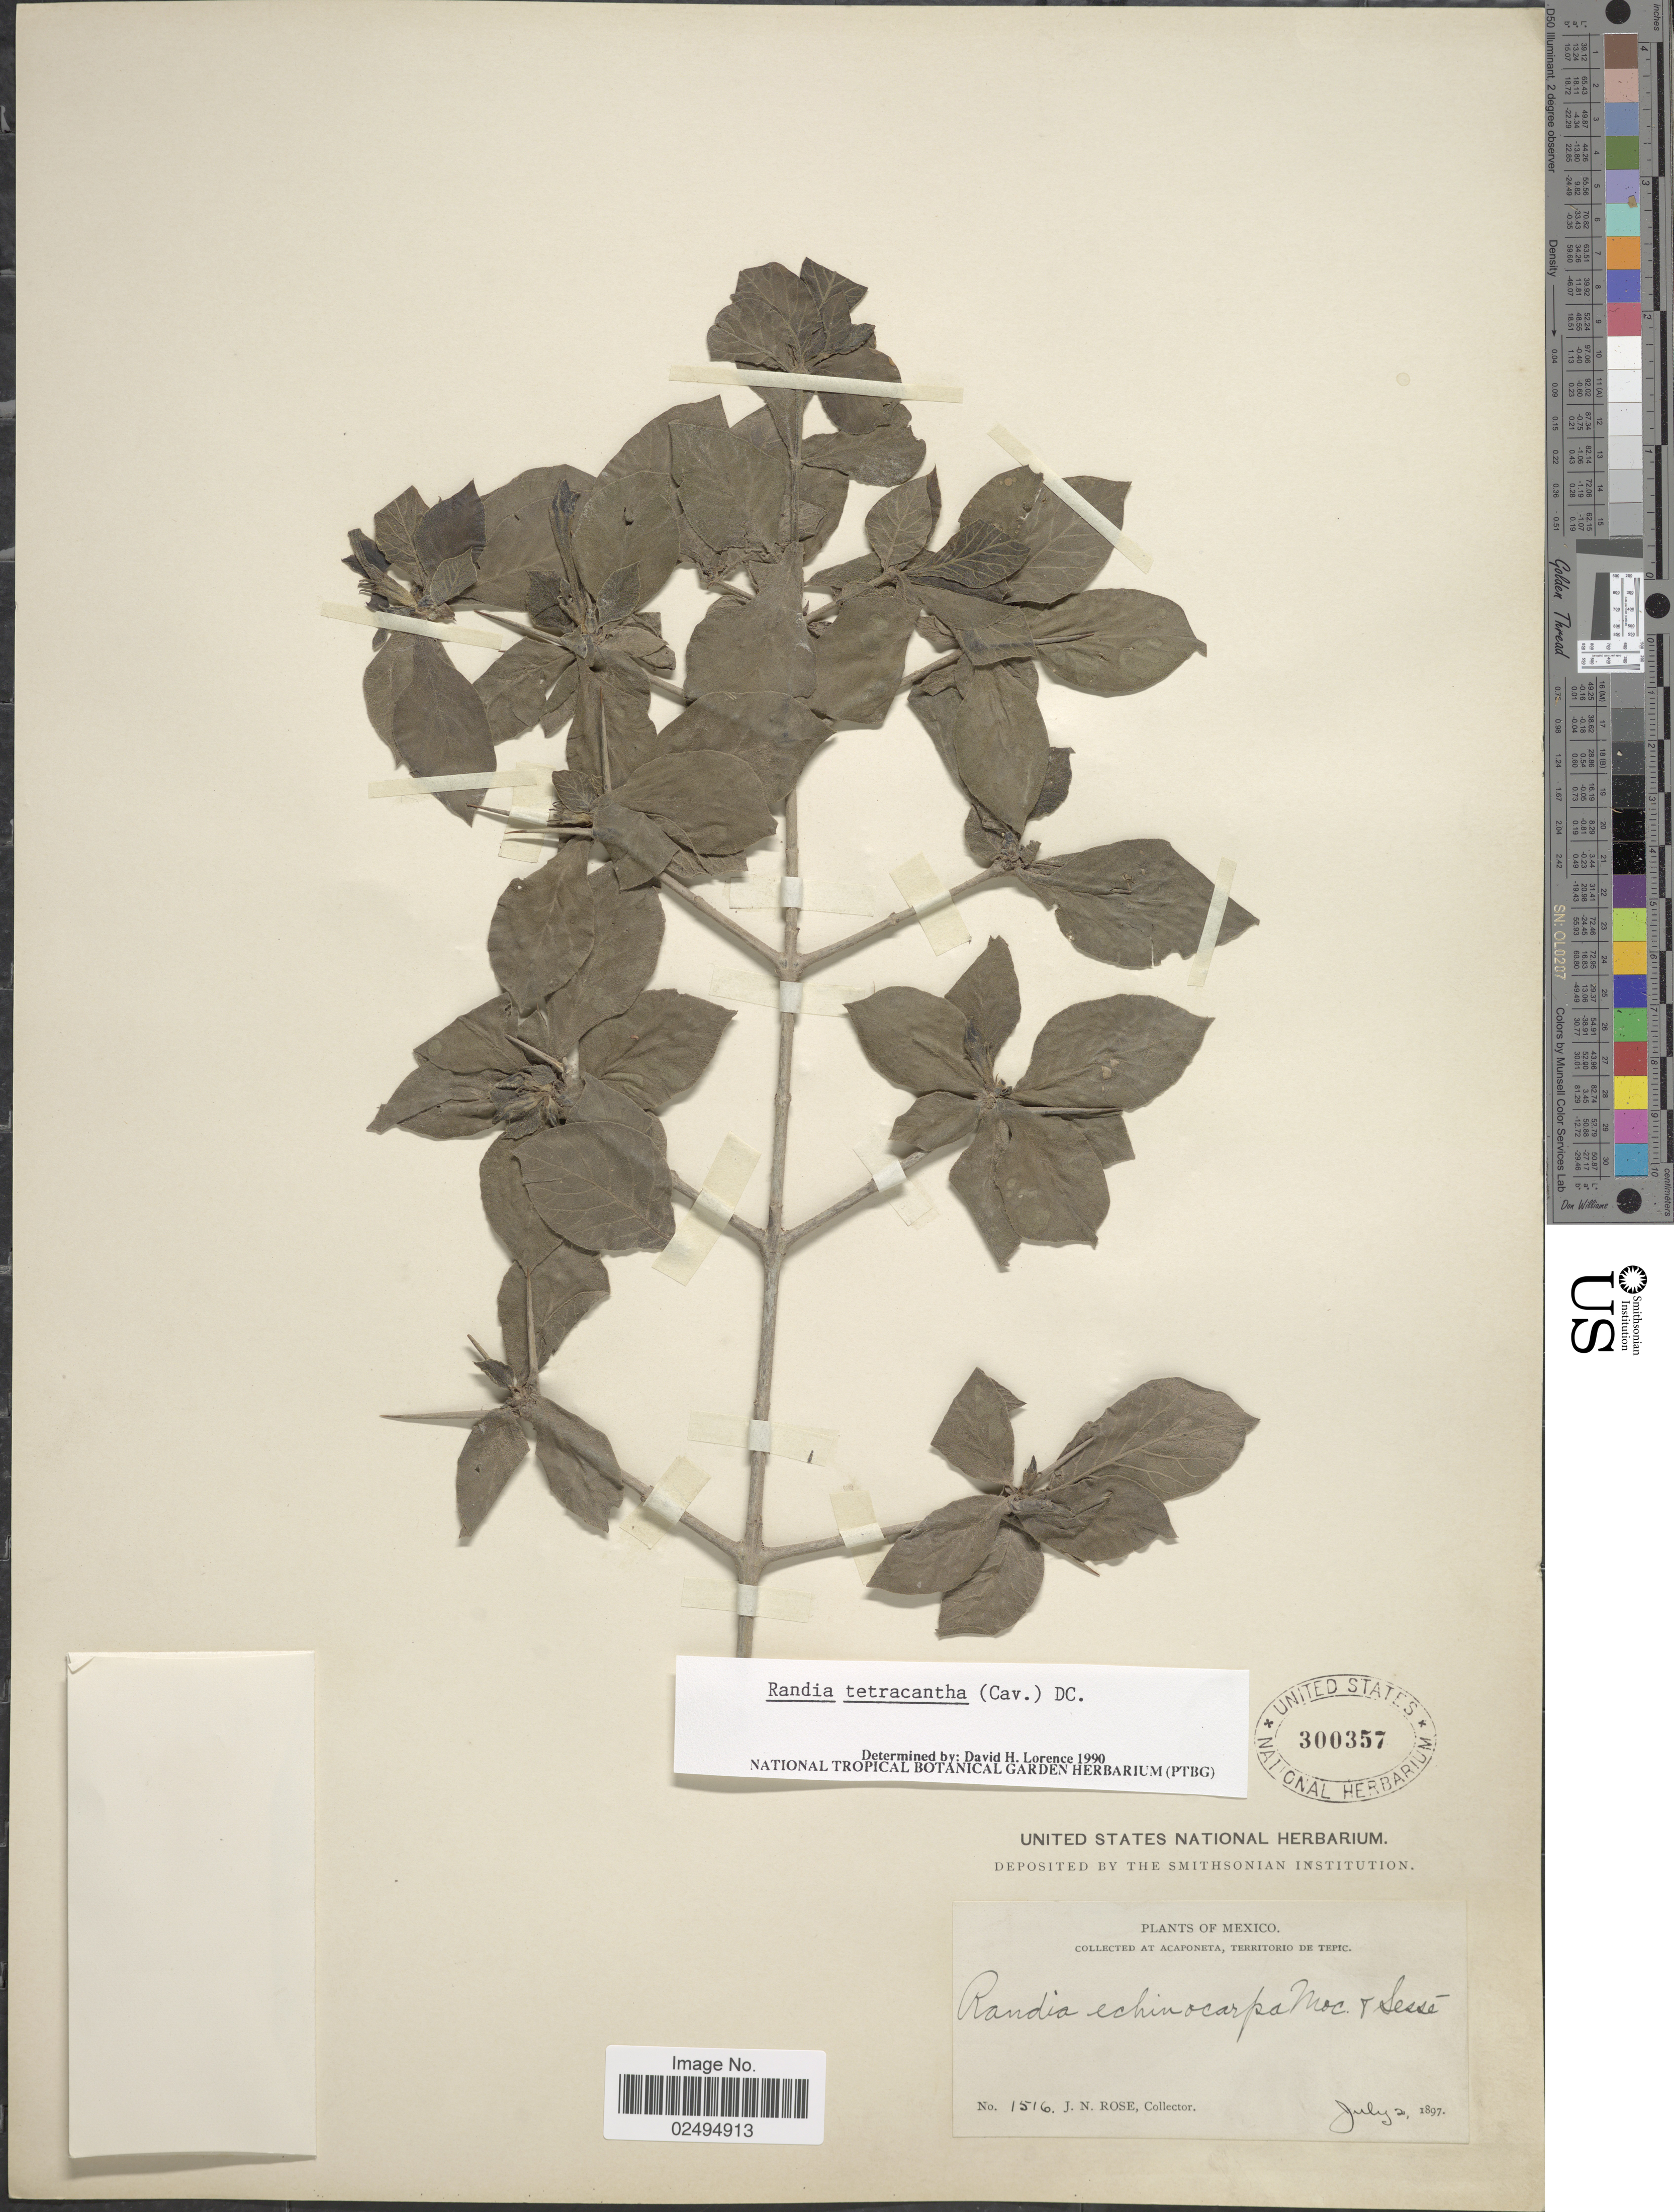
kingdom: Plantae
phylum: Tracheophyta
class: Magnoliopsida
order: Gentianales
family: Rubiaceae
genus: Randia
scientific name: Randia tetracantha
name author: (Cav.) DC.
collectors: J. N. Rose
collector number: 1516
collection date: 1897-07-02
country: Mexico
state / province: Nayarit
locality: Acaponeta, Territorio de Tepic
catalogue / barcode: US 300357